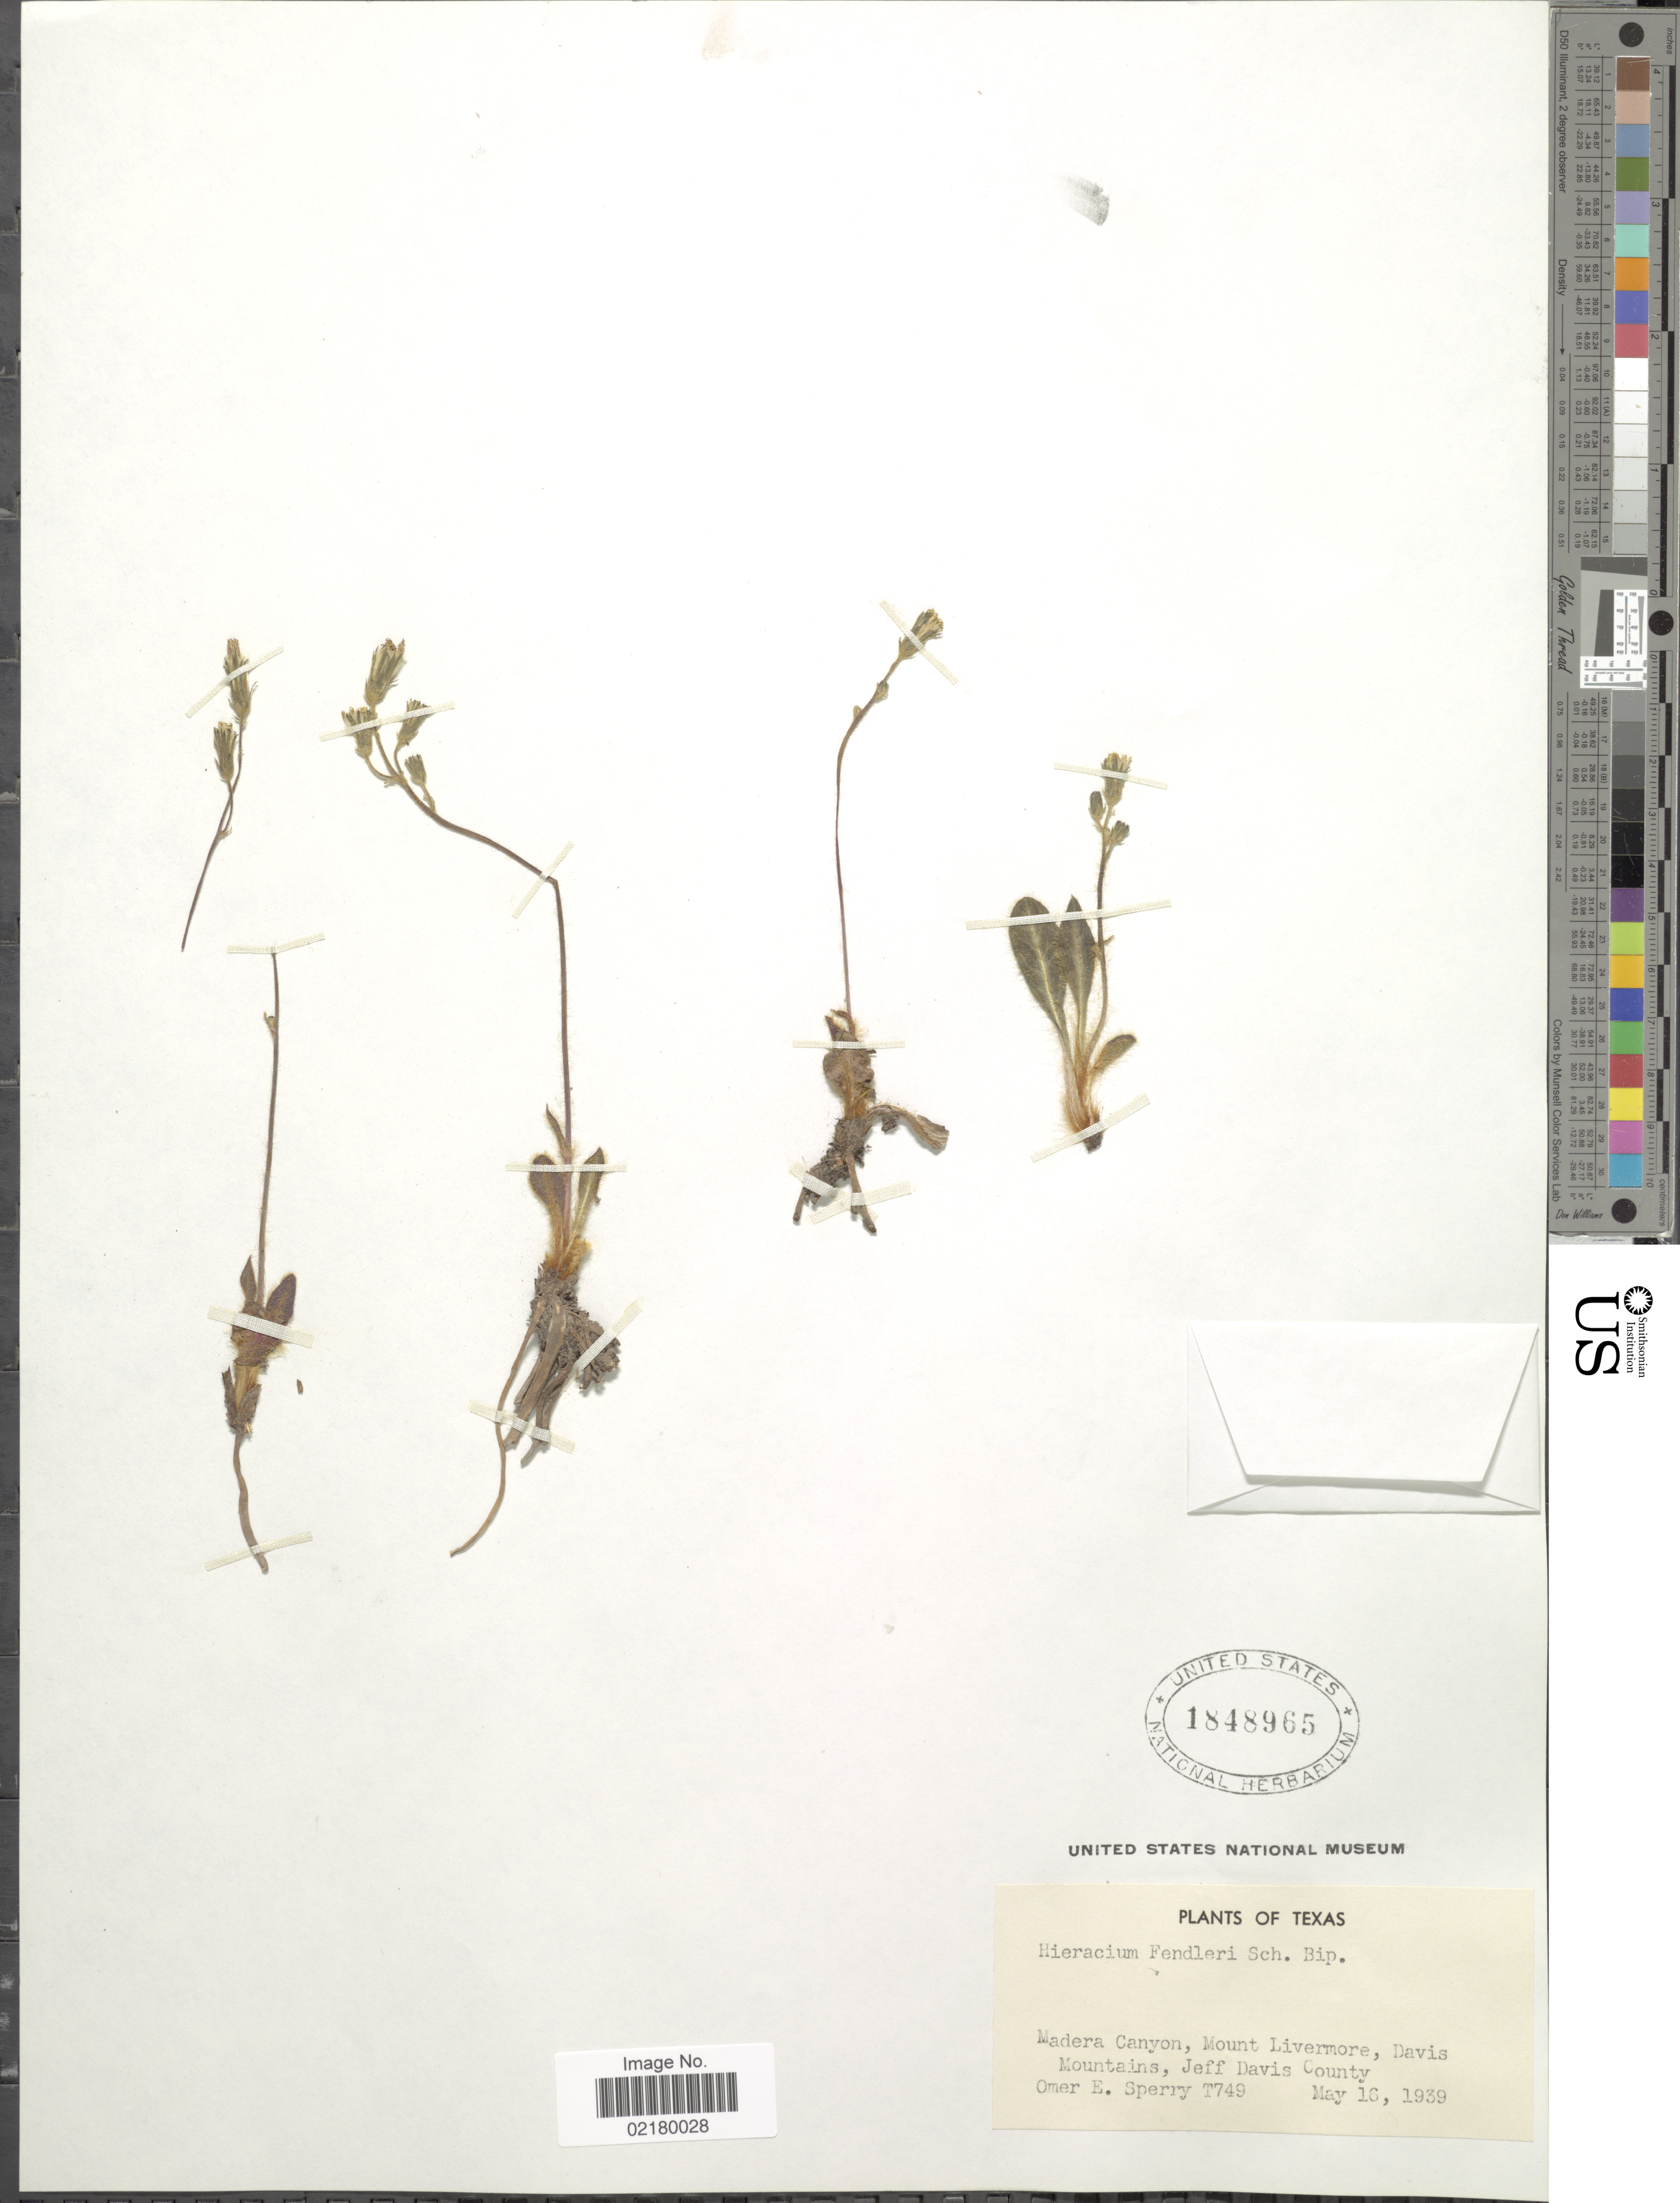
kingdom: Plantae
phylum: Tracheophyta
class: Magnoliopsida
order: Asterales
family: Asteraceae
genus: Hieracium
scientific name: Hieracium fendleri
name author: Sch. Bip.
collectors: O. E. Sperry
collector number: T749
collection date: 1939-05-16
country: United States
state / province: Texas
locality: Madera Canyon, Mount Livermore, Davis Mountains, Jeff Davis County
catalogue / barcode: US 1848965